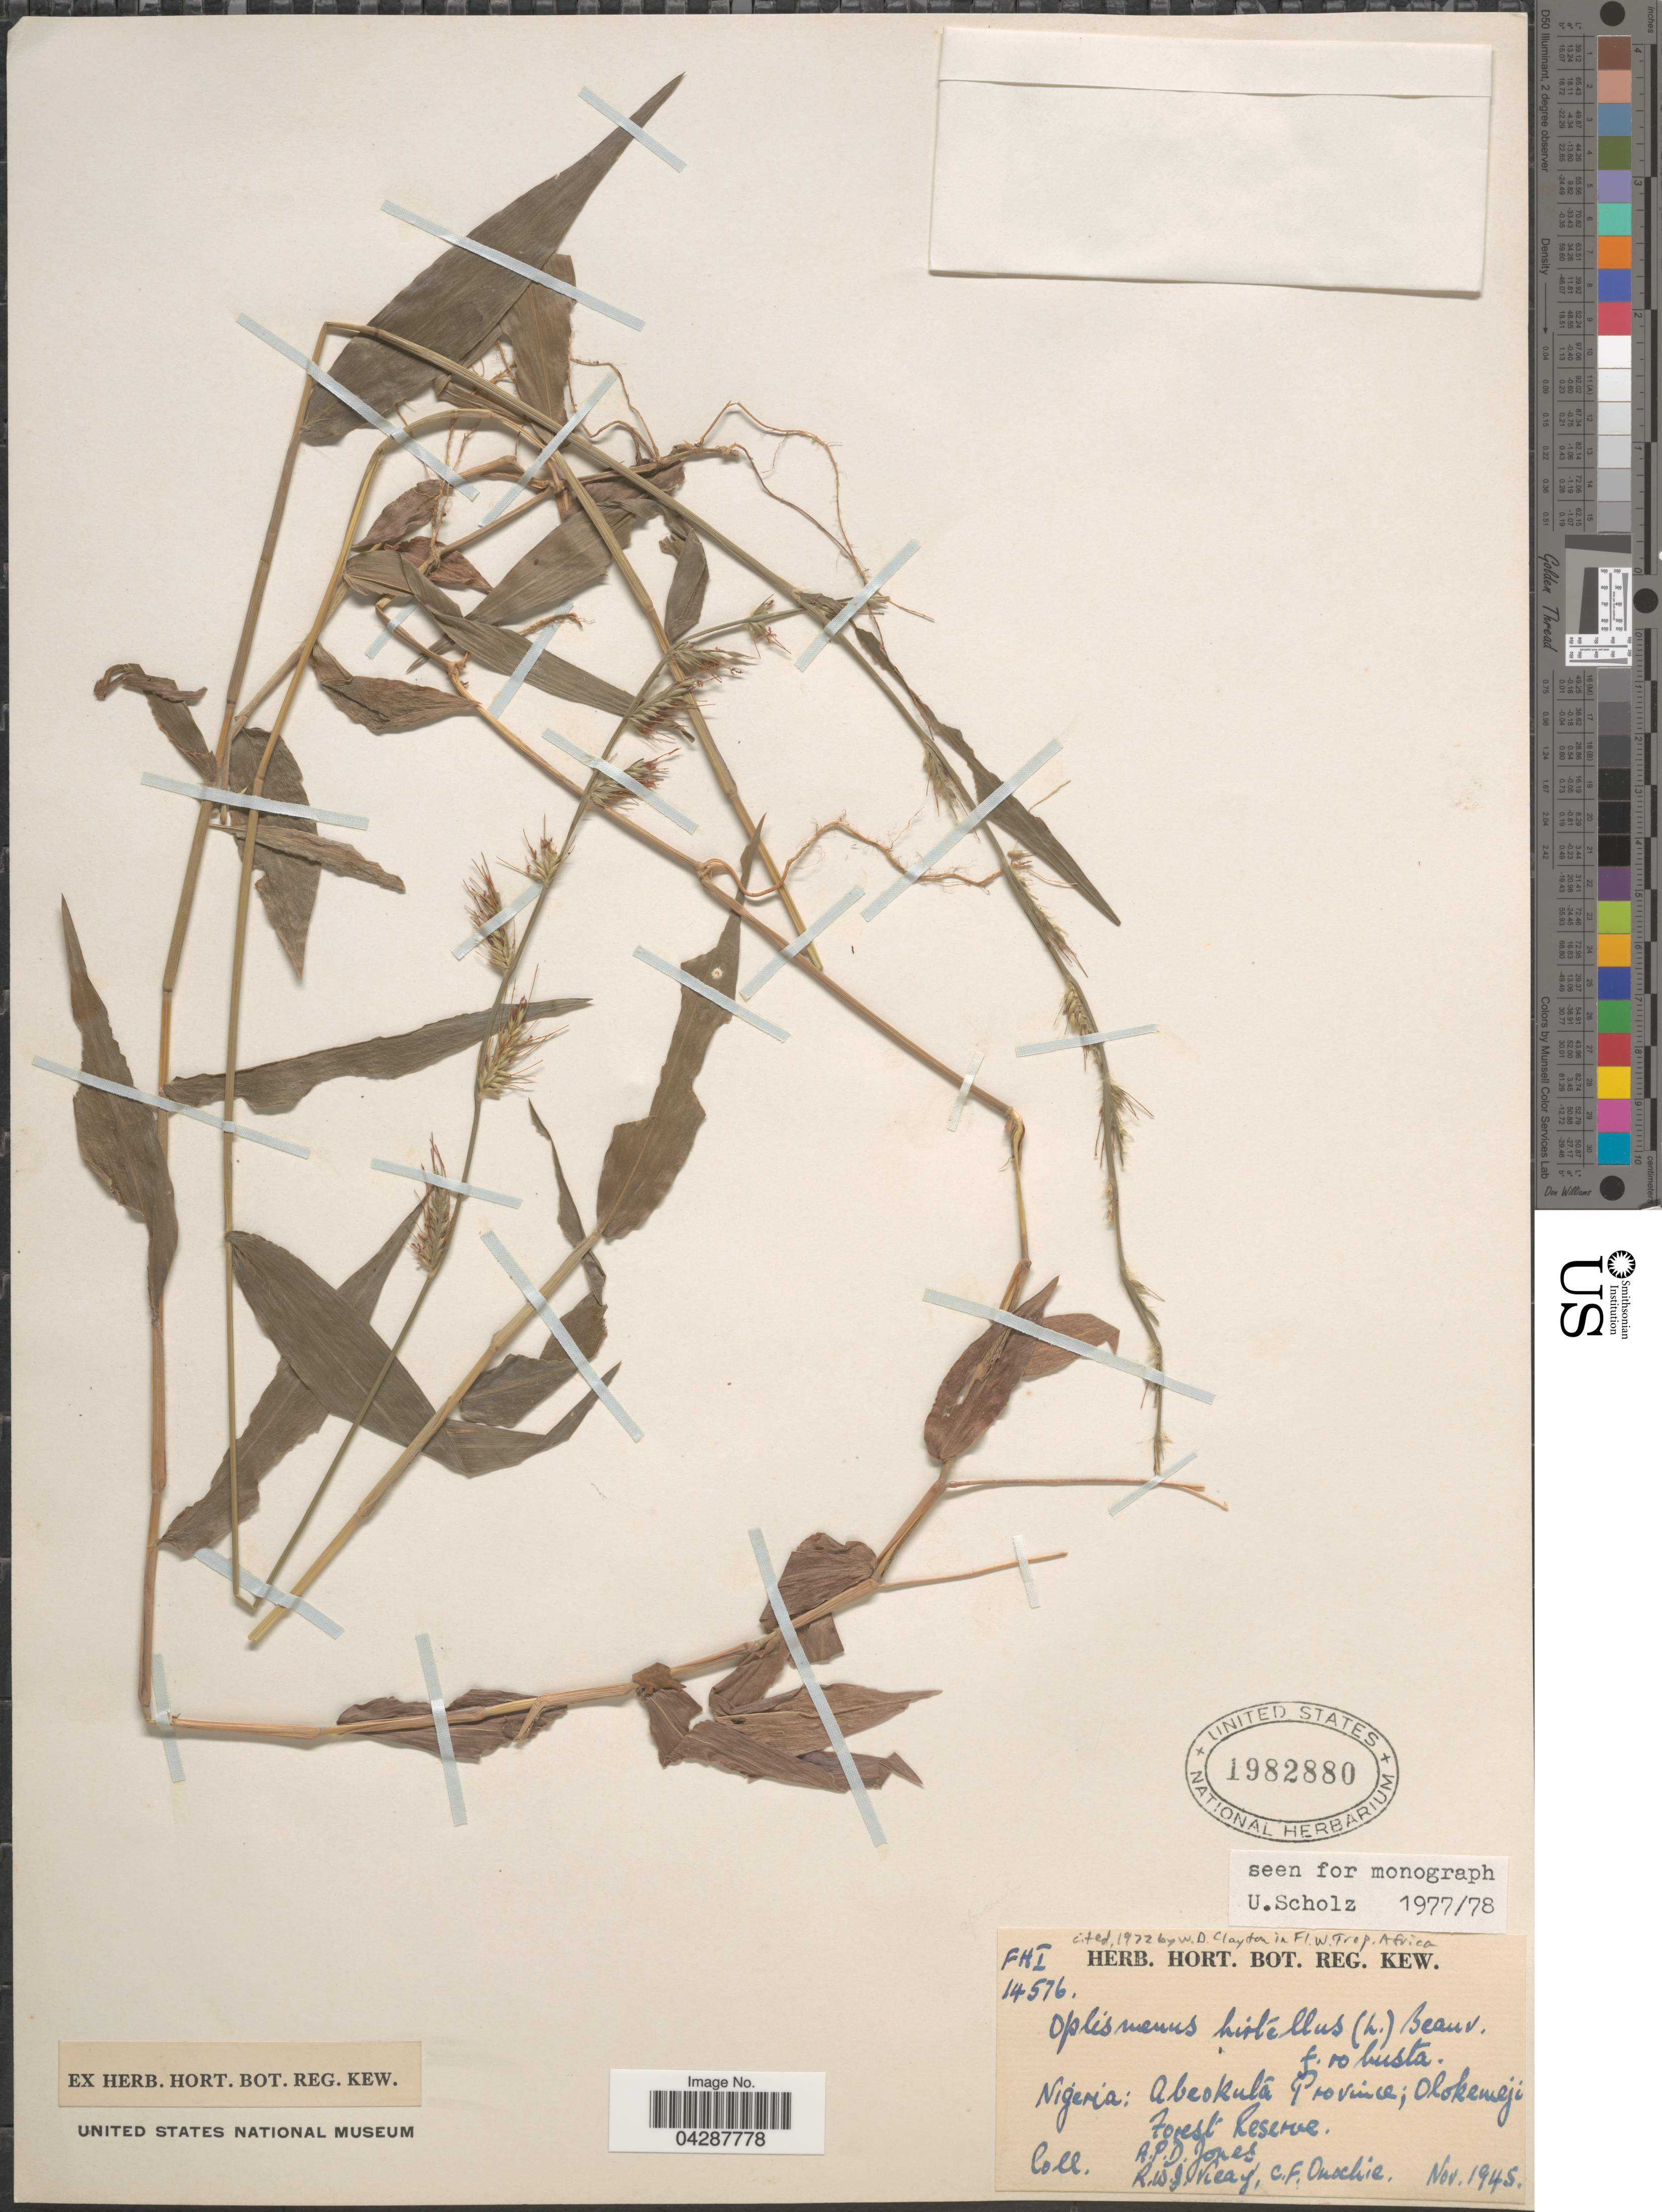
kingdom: Plantae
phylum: Tracheophyta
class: Liliopsida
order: Poales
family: Poaceae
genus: Oplismenus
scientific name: Oplismenus hirtellus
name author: (L.) P. Beauv.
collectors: A. P. Jones, R. W. Keay & C. Onochie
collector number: FHI14576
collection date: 1945-11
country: Nigeria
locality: Abeokuta Province; Olokemeji Forest Reserve.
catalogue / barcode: US 1982880